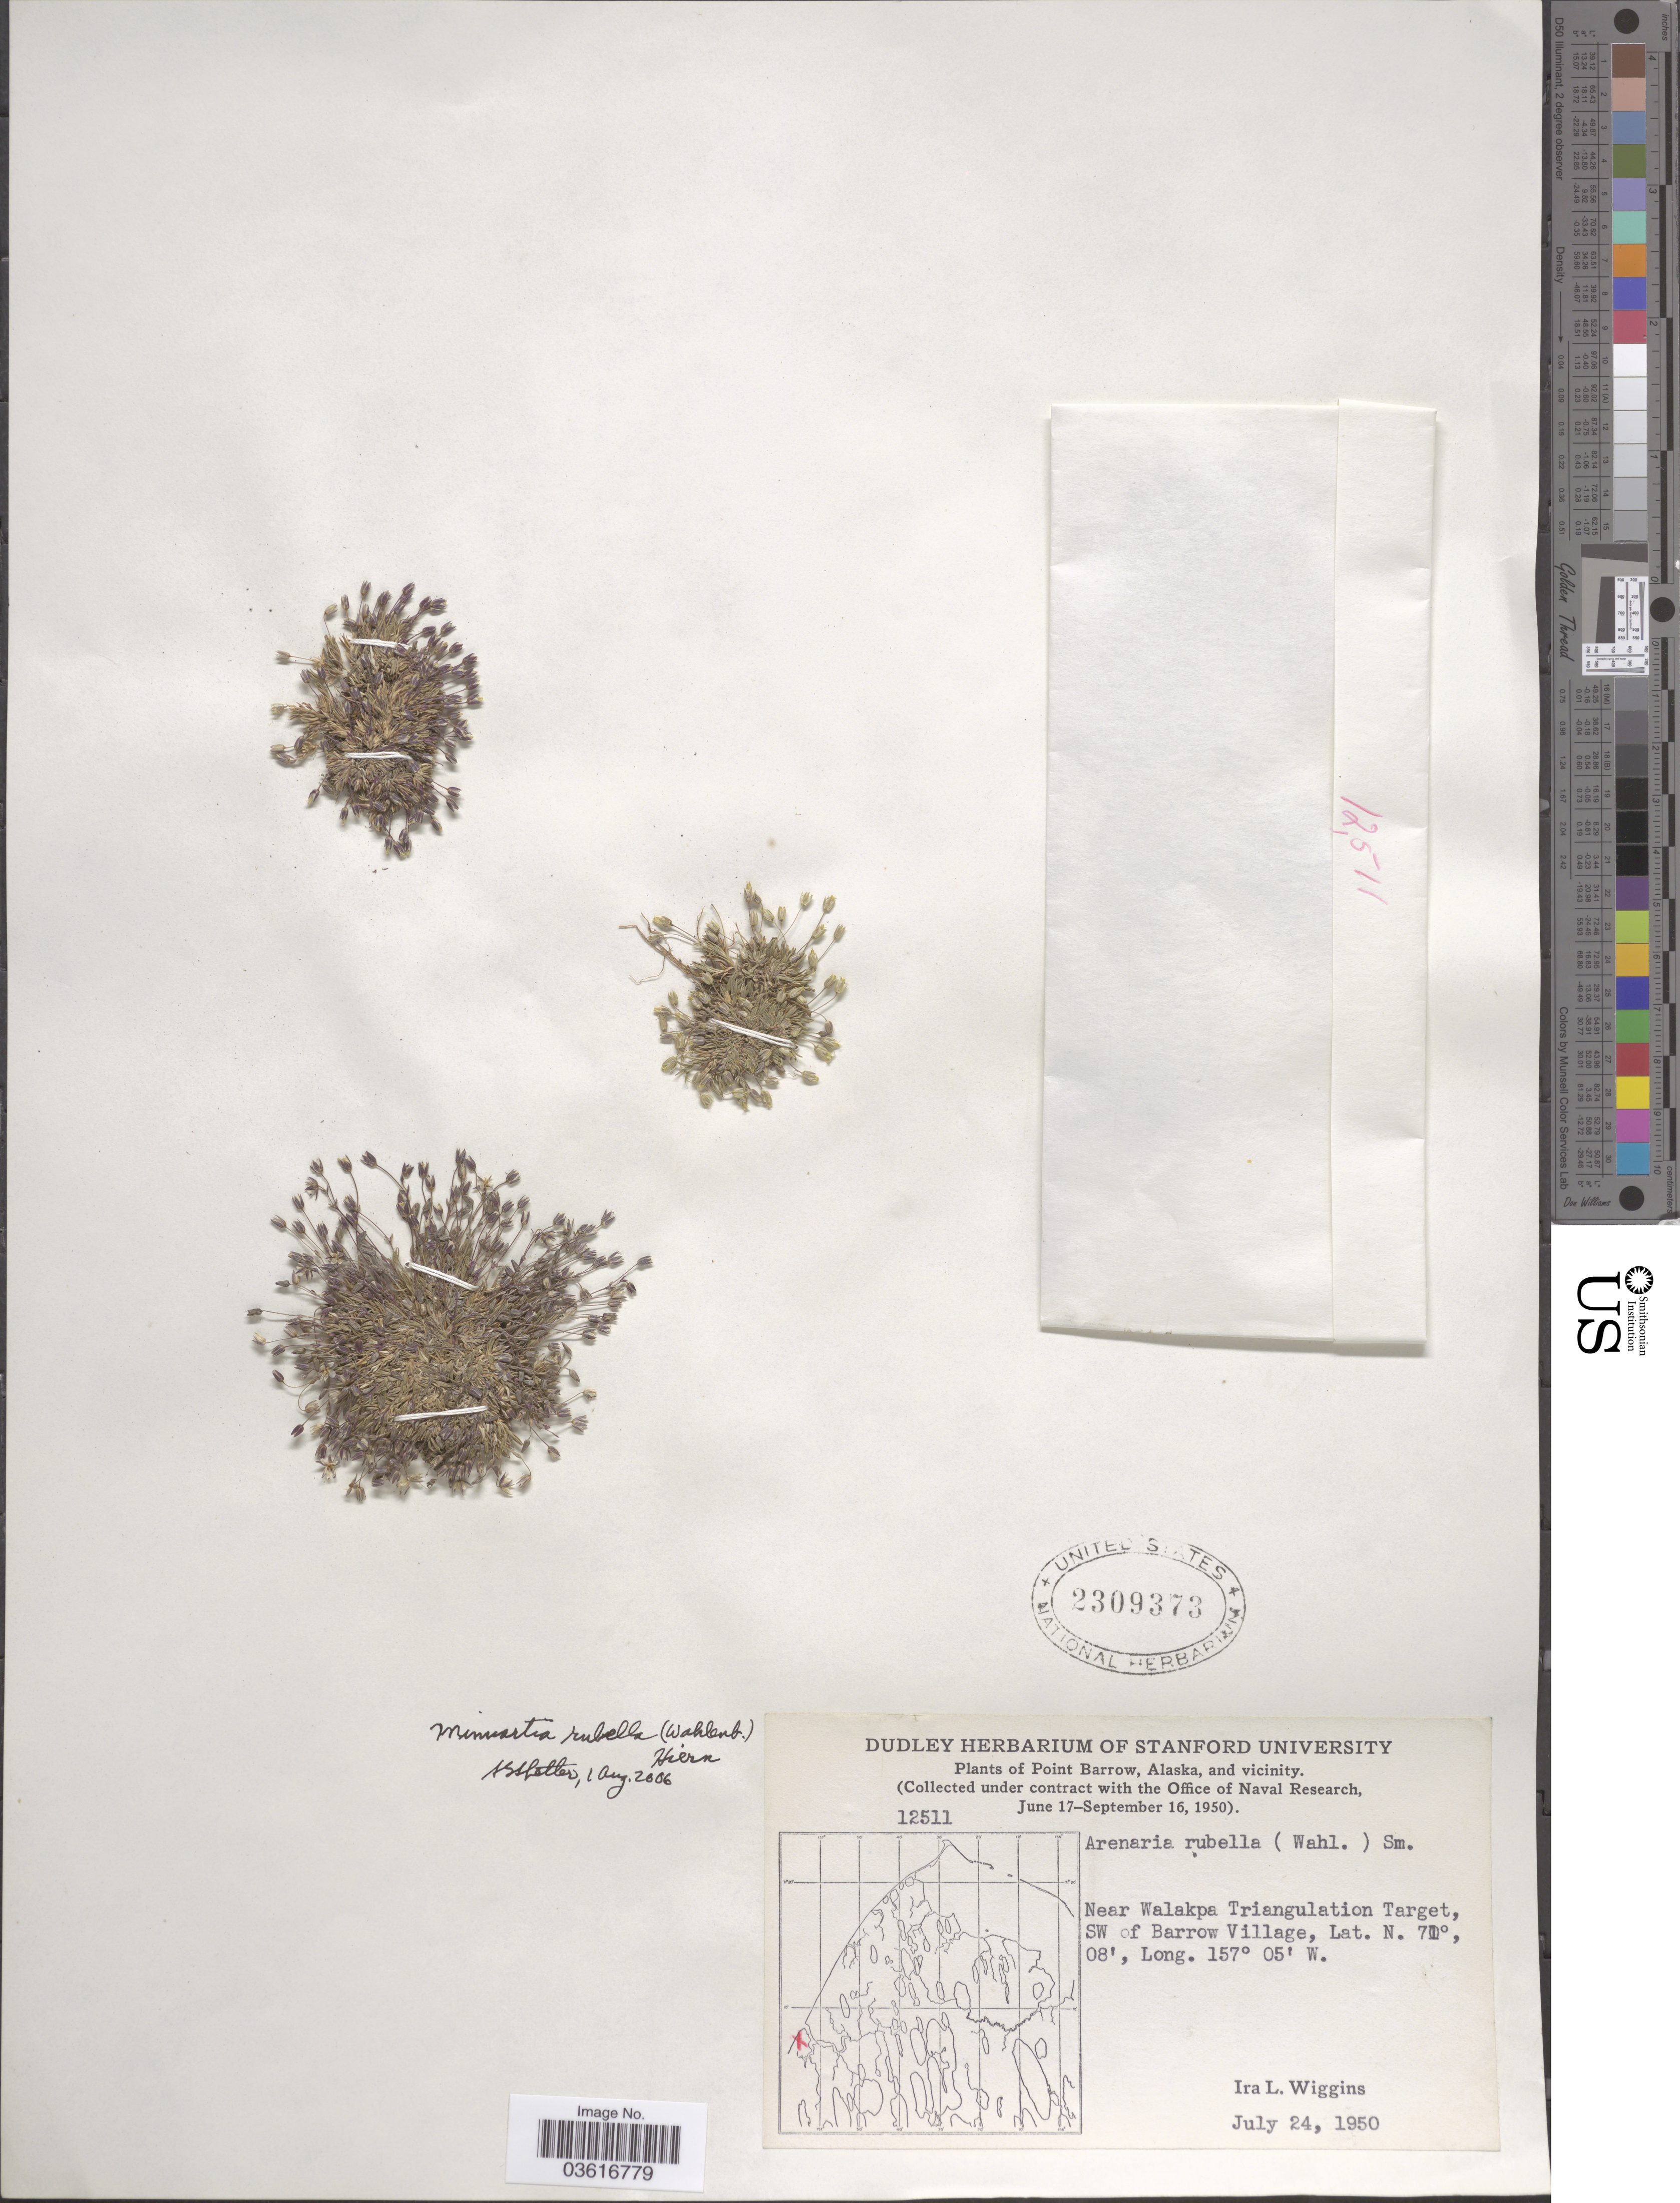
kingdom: Plantae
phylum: Tracheophyta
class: Magnoliopsida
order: Caryophyllales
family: Caryophyllaceae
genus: Minuartia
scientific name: Minuartia rubella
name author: (Wahlenb.) Hiern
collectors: I. L. Wiggins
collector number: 12511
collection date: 1950-07-24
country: United States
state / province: Alaska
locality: Point Barrow, and vicinity. Near Walakpa Triangulation Target, SW of Barrow Village.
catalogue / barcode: US 2309373